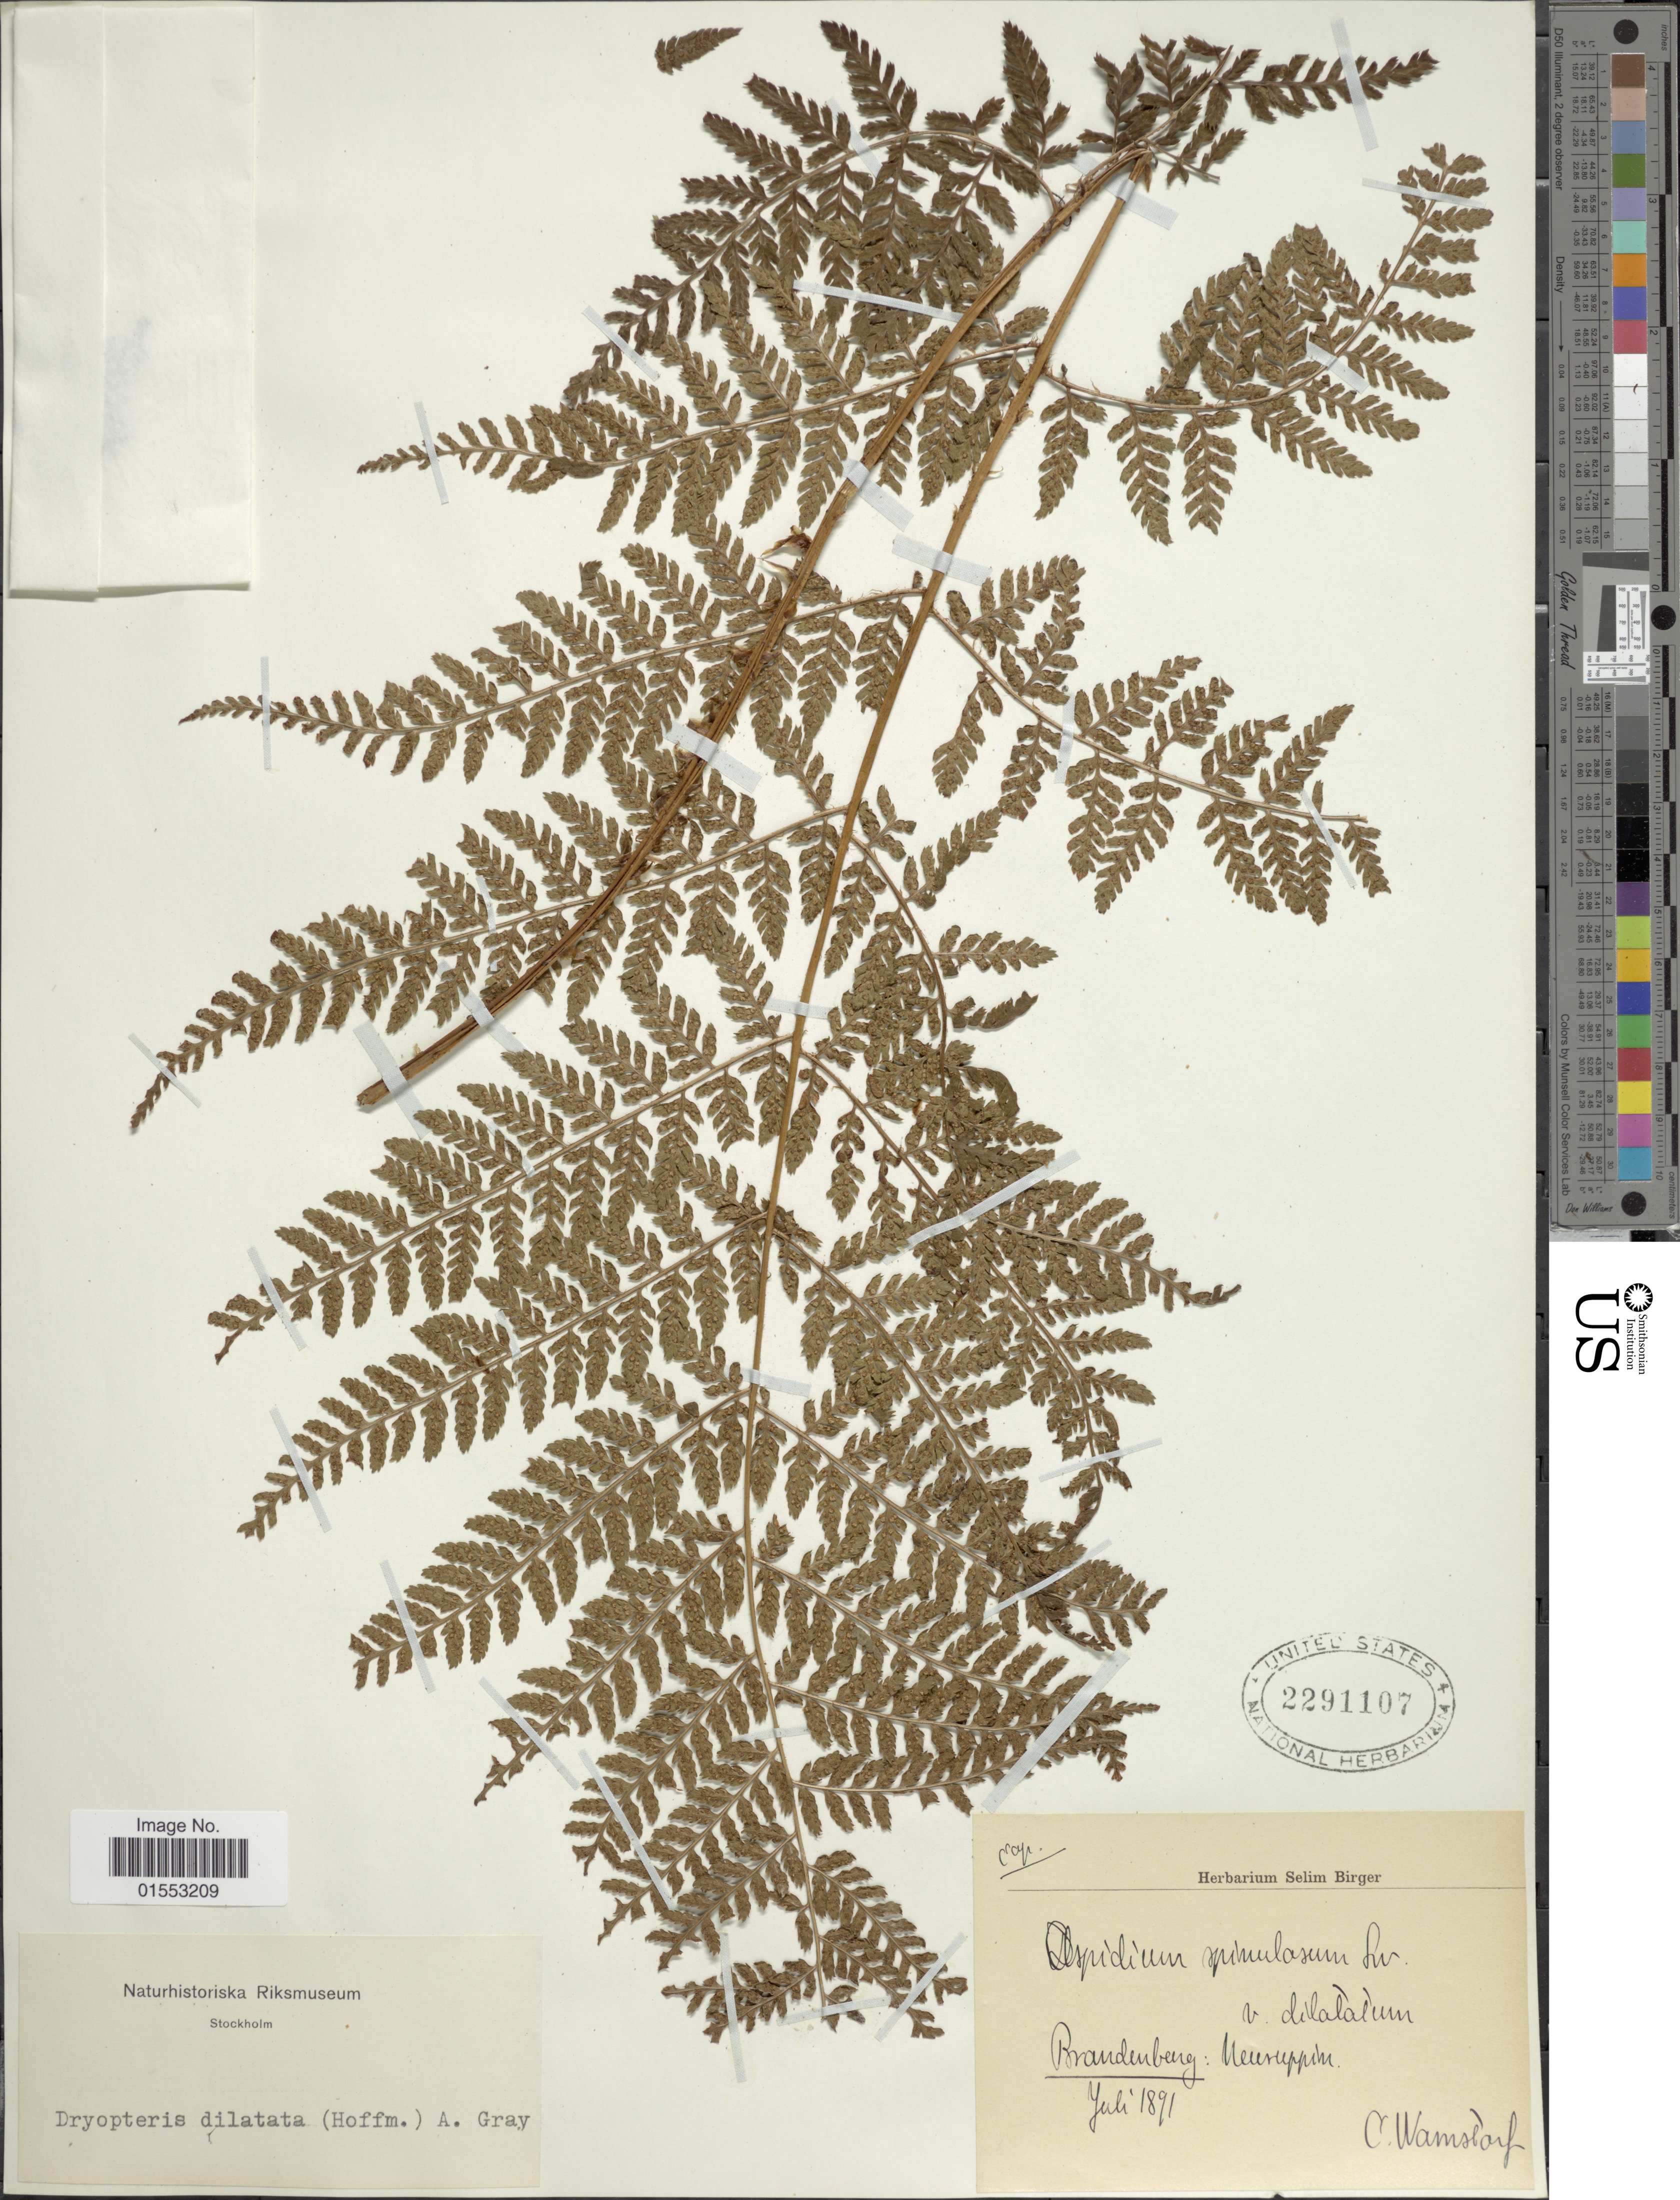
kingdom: Plantae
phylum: Tracheophyta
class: Polypodiopsida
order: Polypodiales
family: Dryopteridaceae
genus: Dryopteris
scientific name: Dryopteris dilatata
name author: (Hoffm.) A. Gray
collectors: C. F. Warnstorf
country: Sweden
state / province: Stockholm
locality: Brandenberg: Neuruppin.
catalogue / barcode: US 2291107